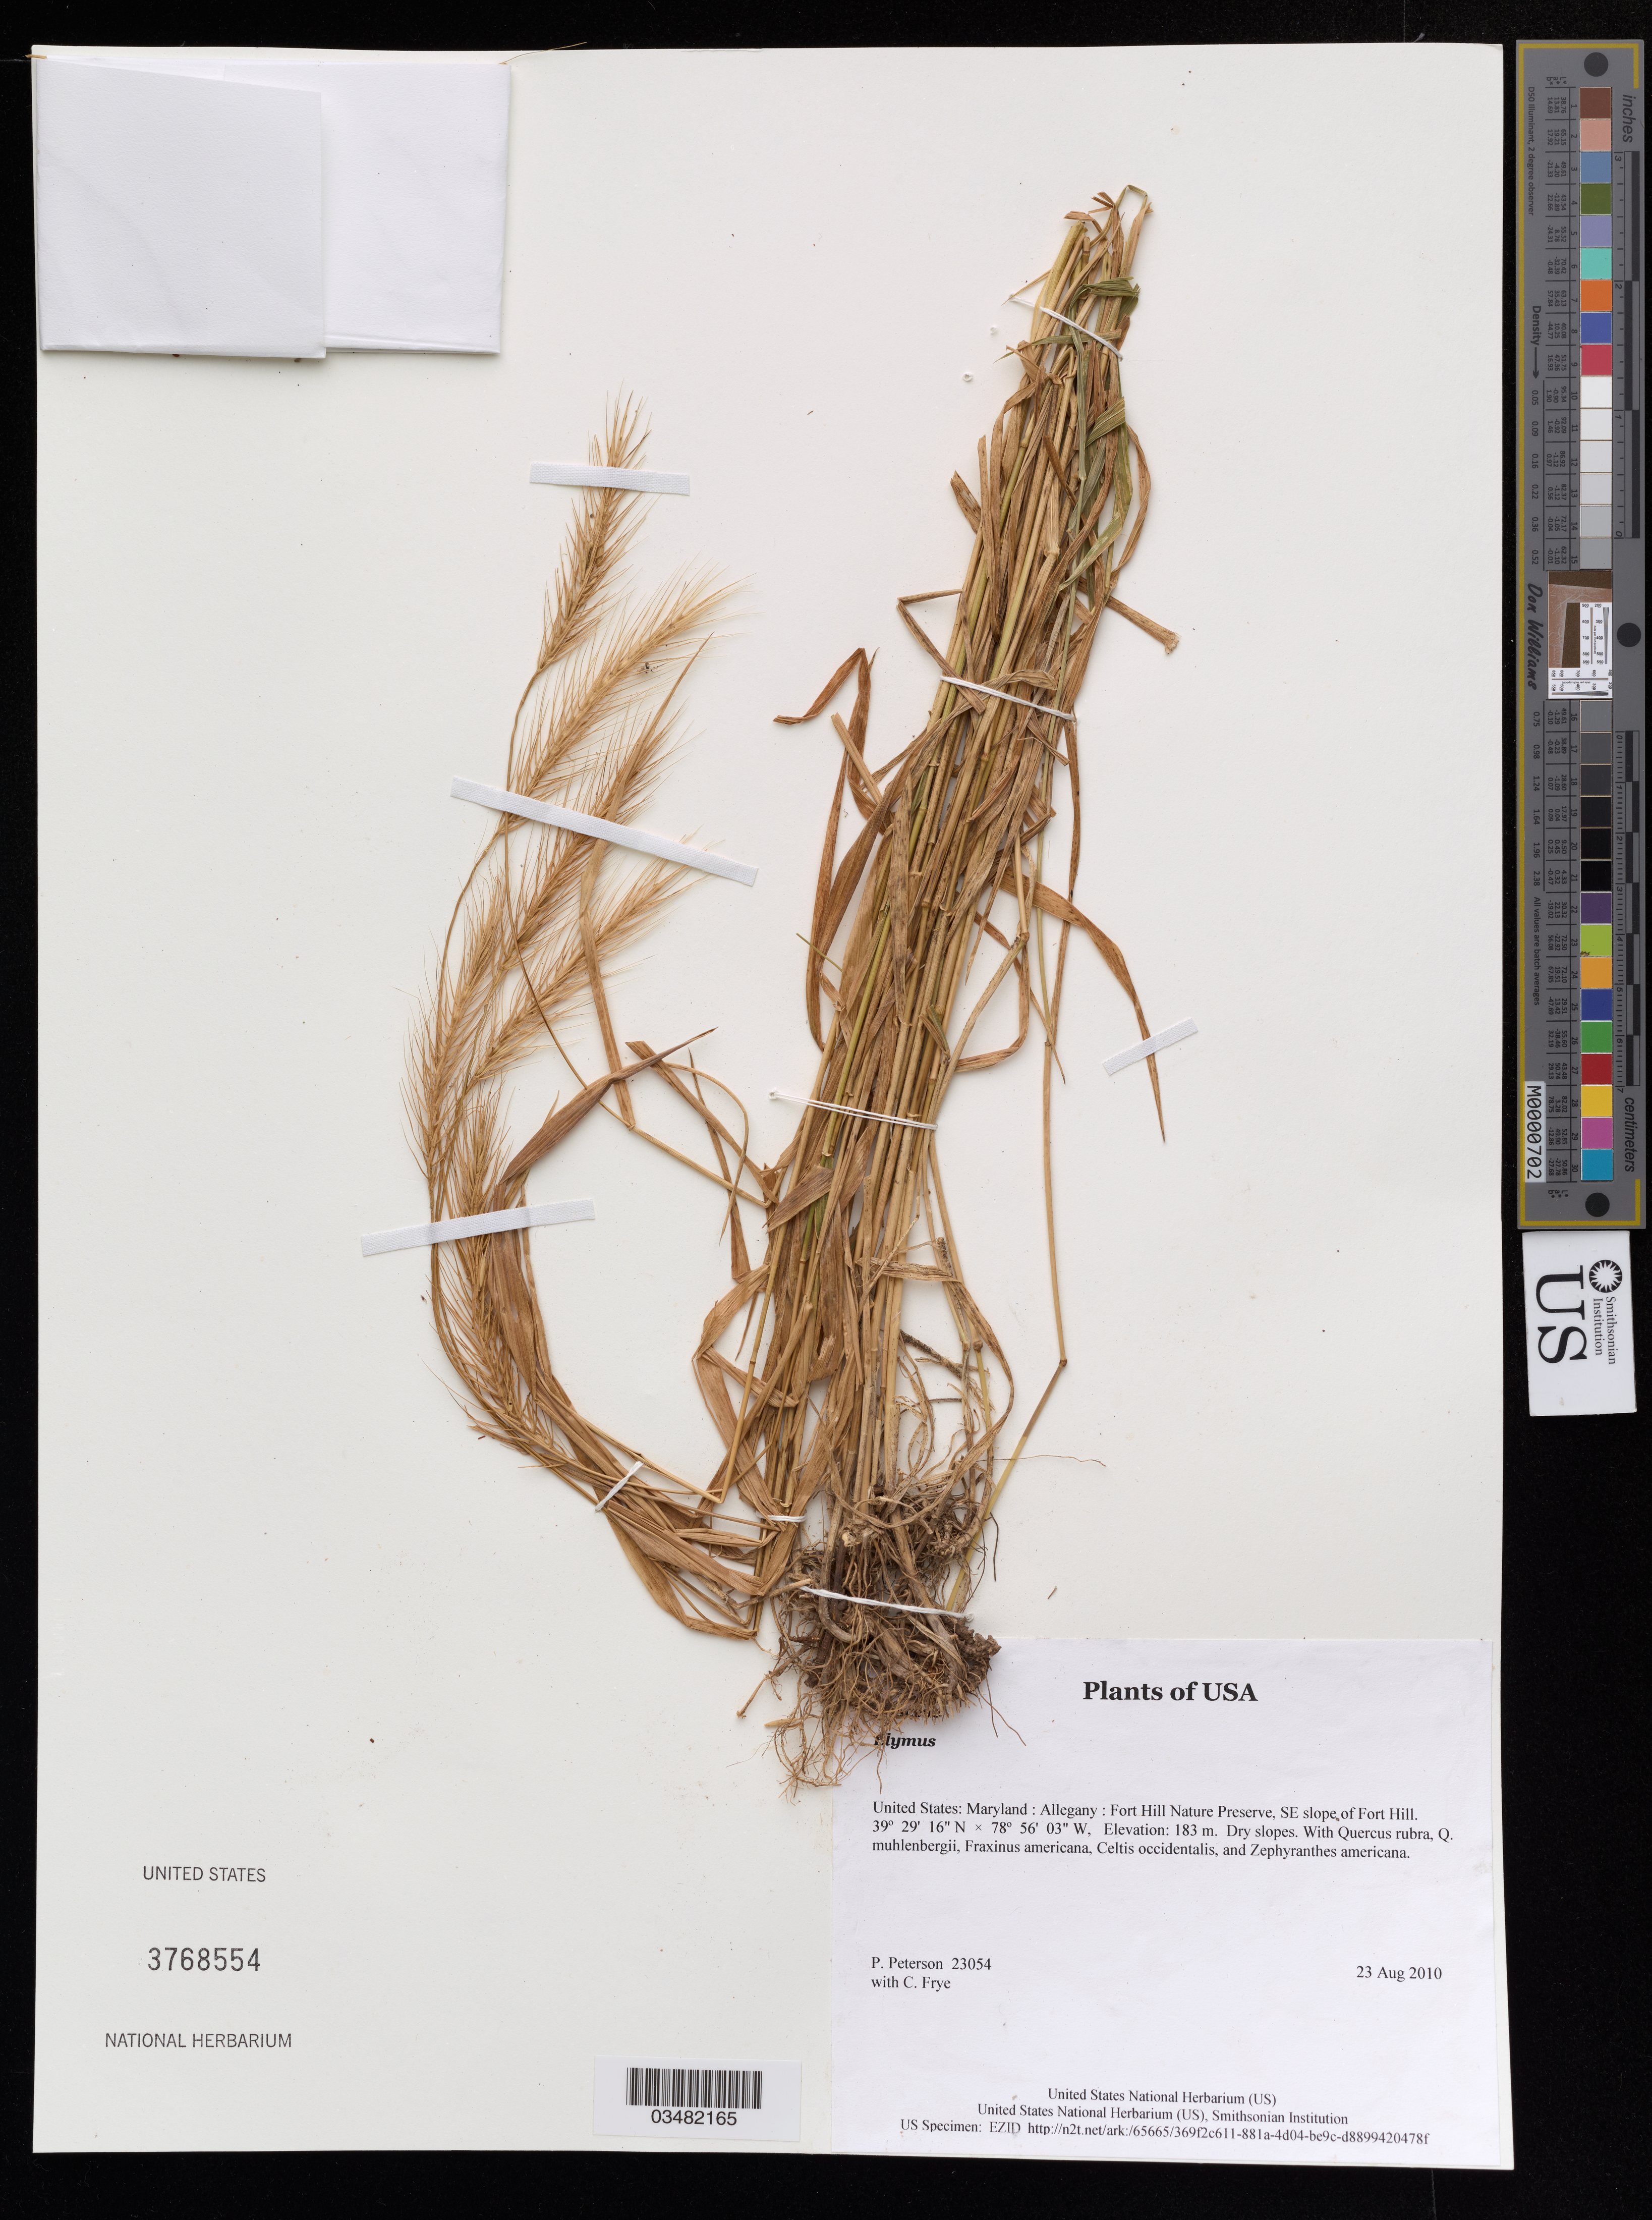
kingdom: Plantae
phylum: Tracheophyta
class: Liliopsida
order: Poales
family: Poaceae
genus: Elymus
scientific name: Elymus sp.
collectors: P. M. Peterson & C. Frye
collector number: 23054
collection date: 2010-08-23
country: United States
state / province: Maryland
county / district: Allegany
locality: Fort Hill Nature Preserve, SE slope of Fort Hill.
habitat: Dry slopes.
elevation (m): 183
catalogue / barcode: US 3768554